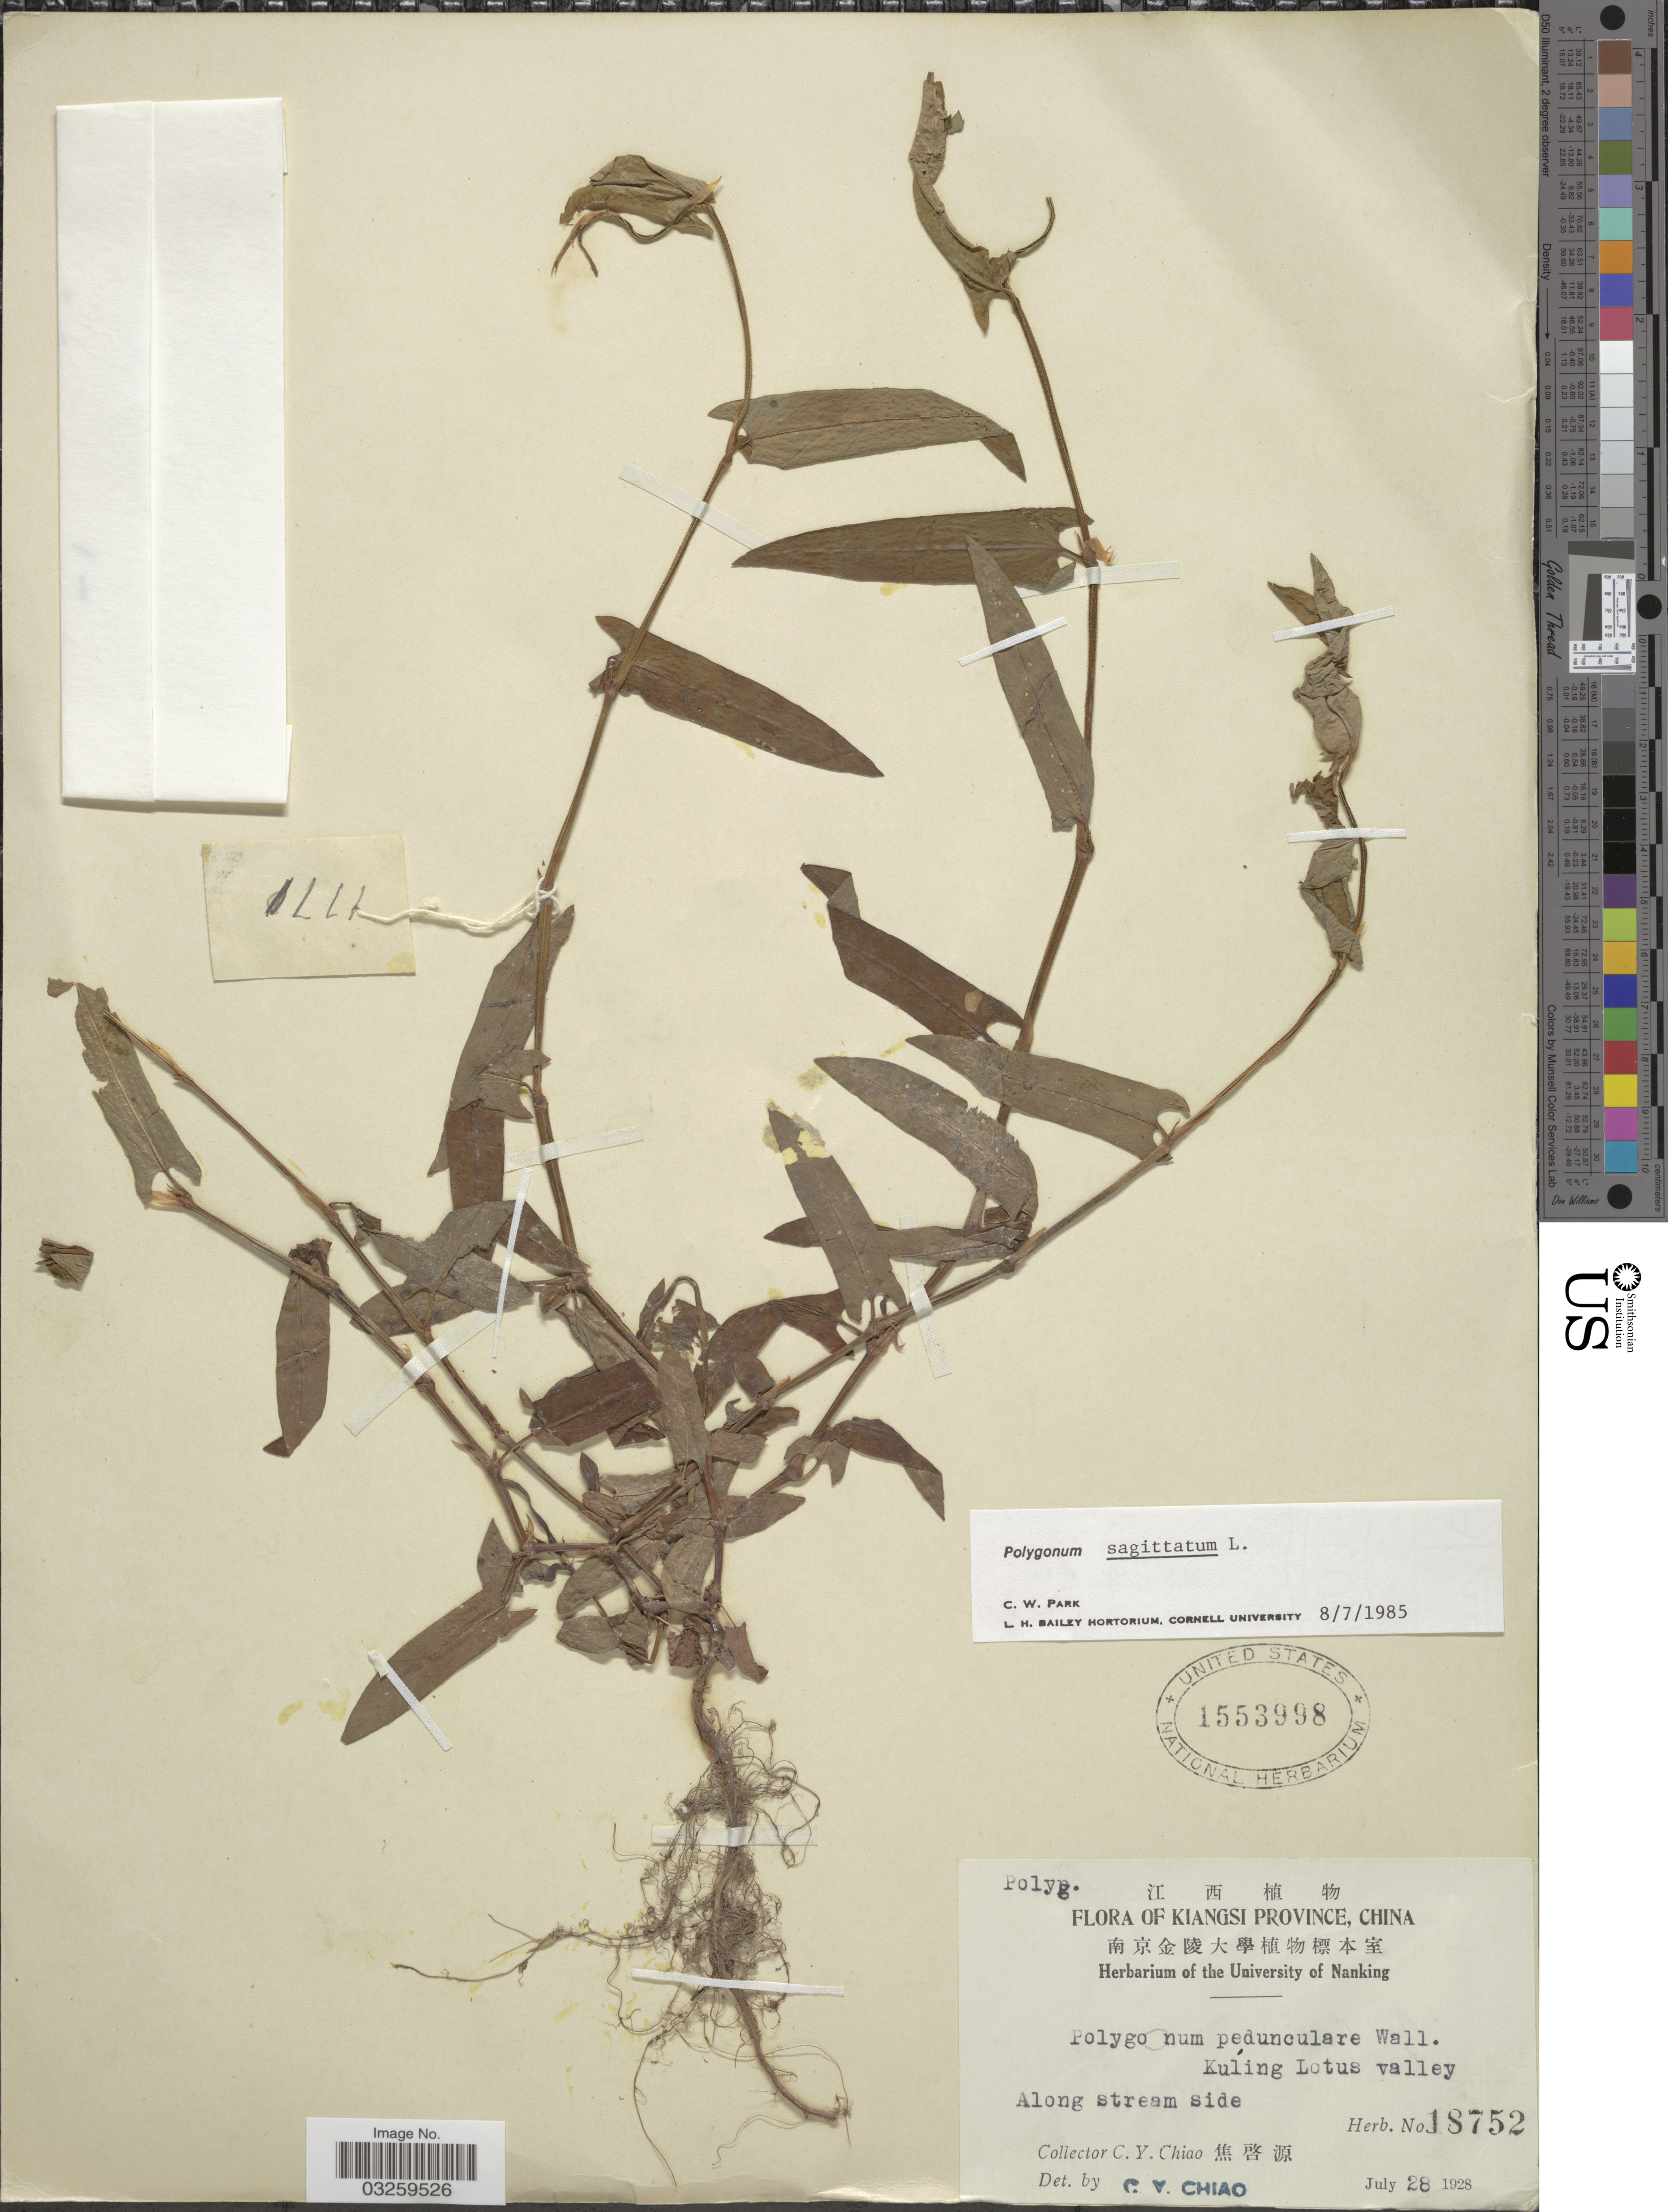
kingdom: Plantae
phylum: Tracheophyta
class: Magnoliopsida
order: Caryophyllales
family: Polygonaceae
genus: Polygonum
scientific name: Polygonum sagittatum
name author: L.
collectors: C. Y. Chiao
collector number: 18752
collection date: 1928-07-28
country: China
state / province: Jiangxi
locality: Kiangsi Province, Kuling Lotus Valley.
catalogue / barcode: US 1553998